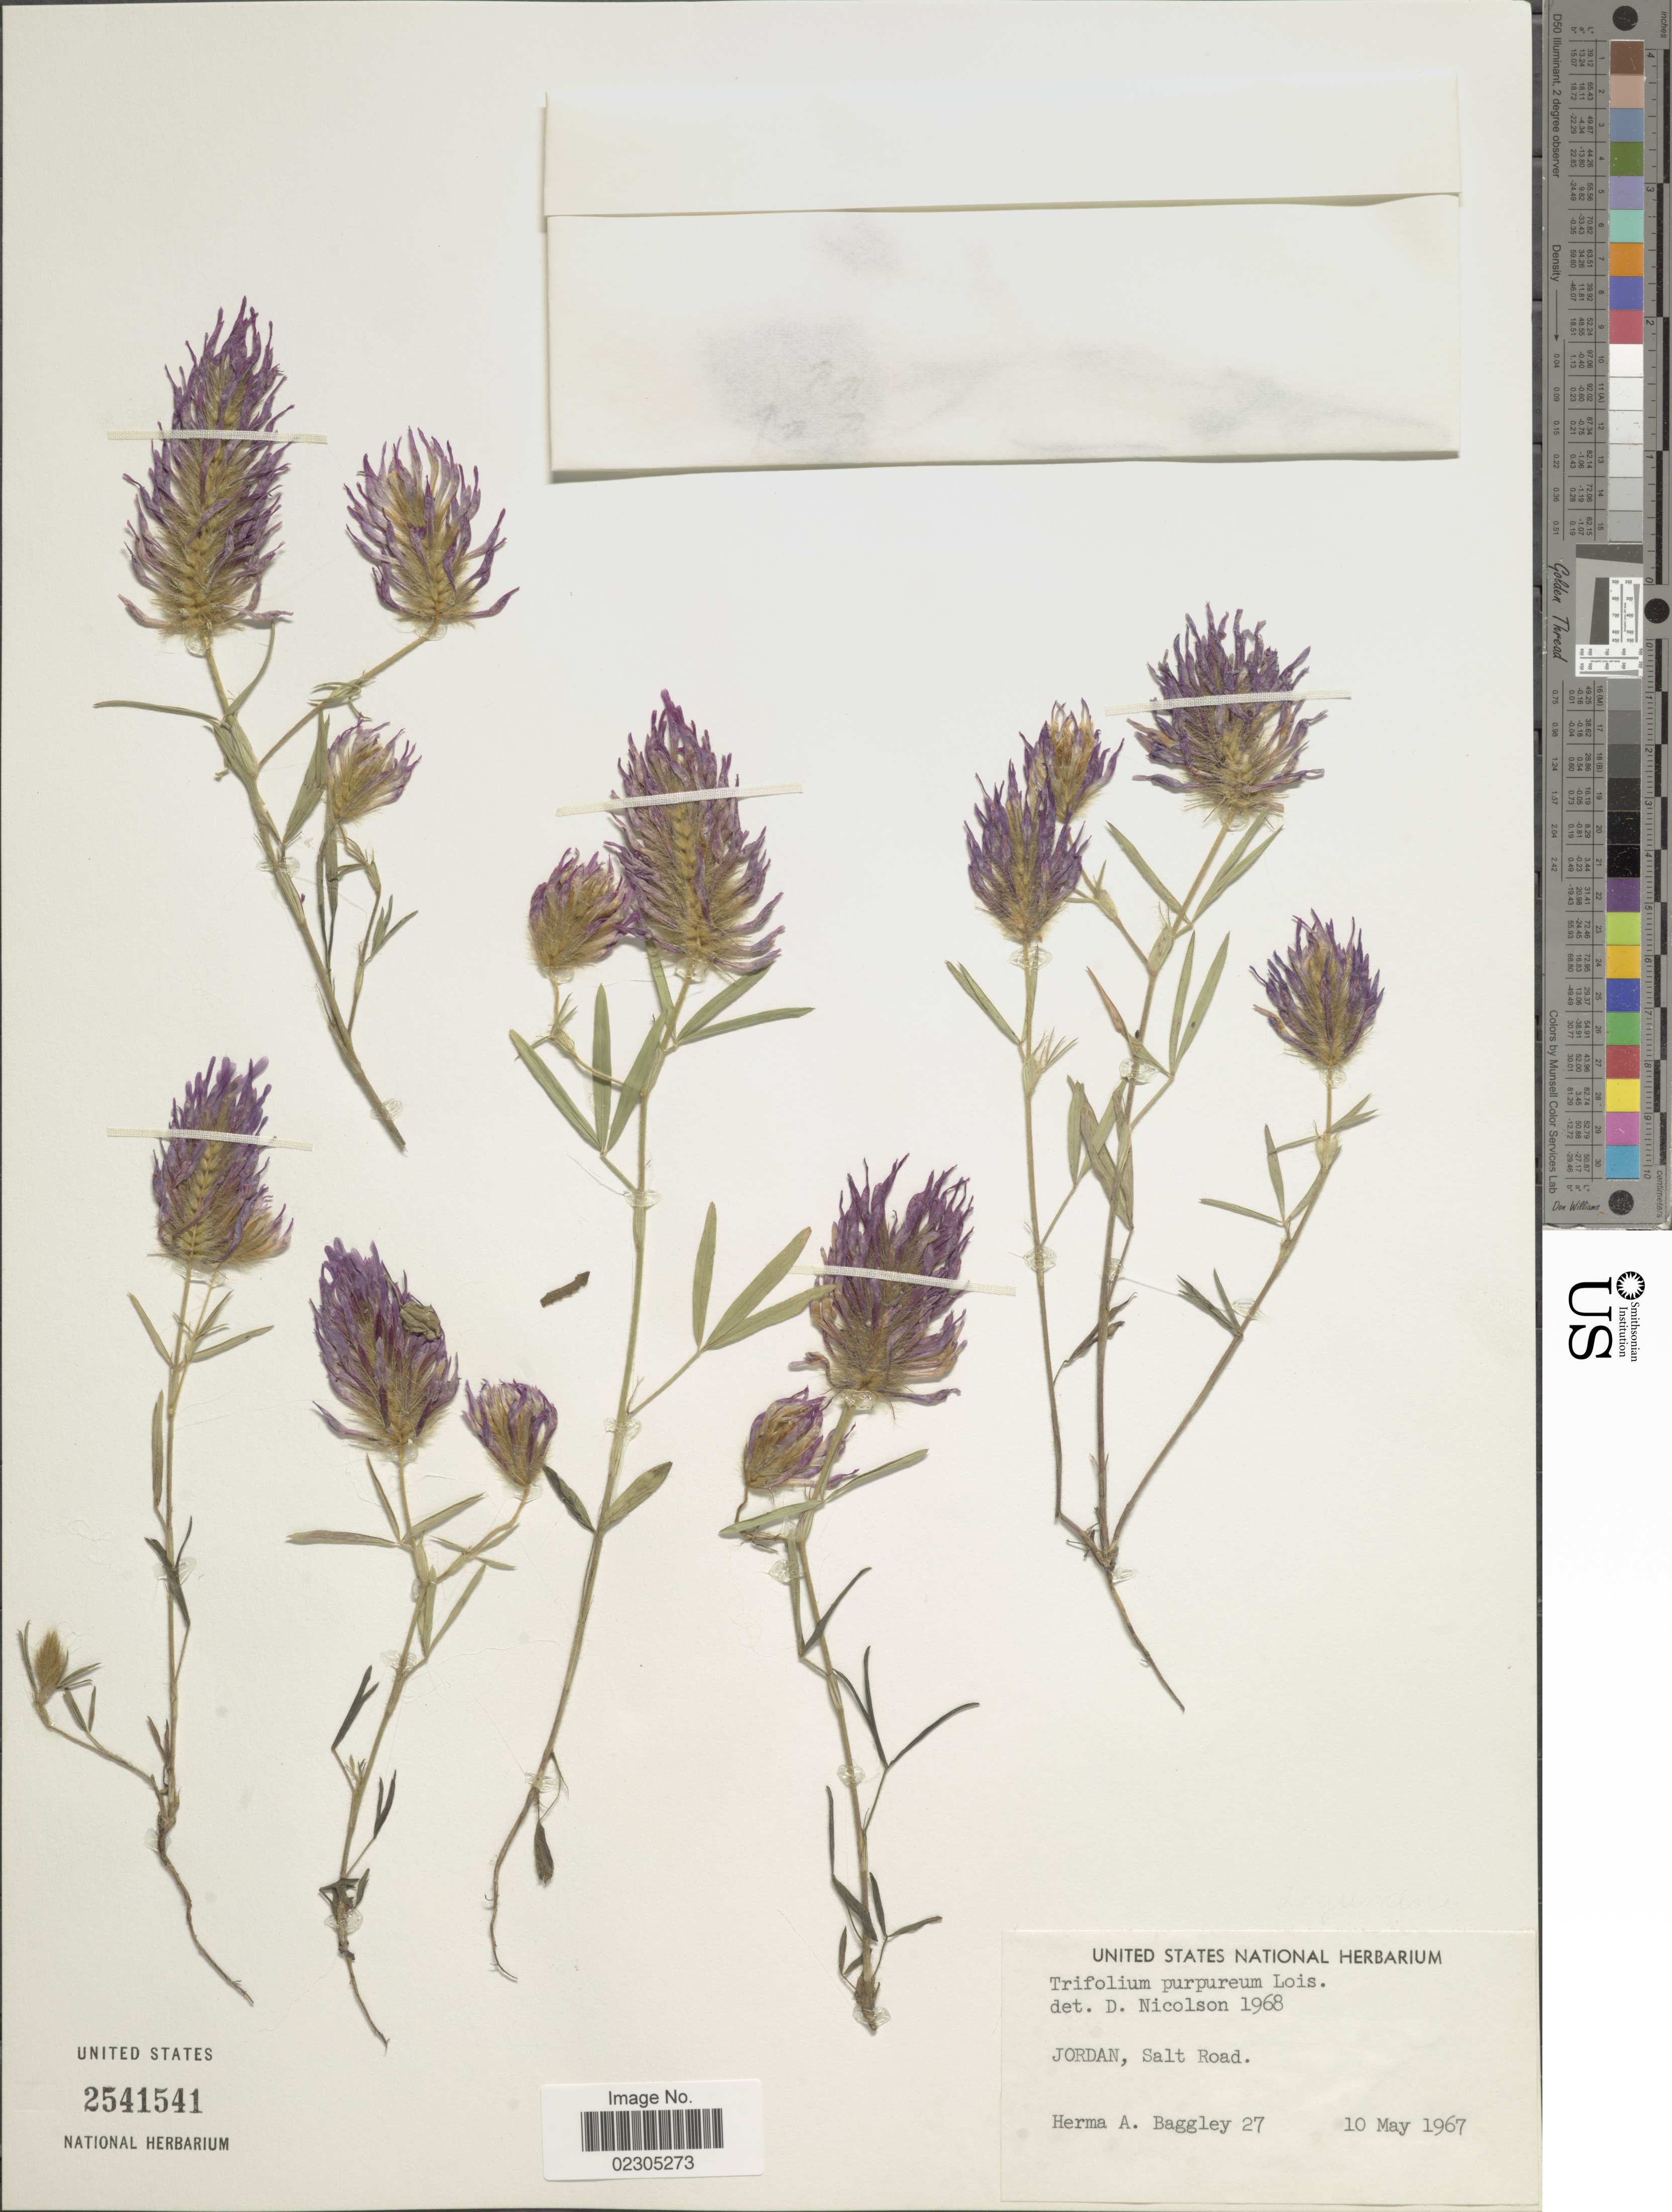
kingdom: Plantae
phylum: Tracheophyta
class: Magnoliopsida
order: Fabales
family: Fabaceae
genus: Trifolium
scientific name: Trifolium purpureum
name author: Loisel.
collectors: H. Baggley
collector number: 27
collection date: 1967-05-10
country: Jordan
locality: Salt Road.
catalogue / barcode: US 2541541